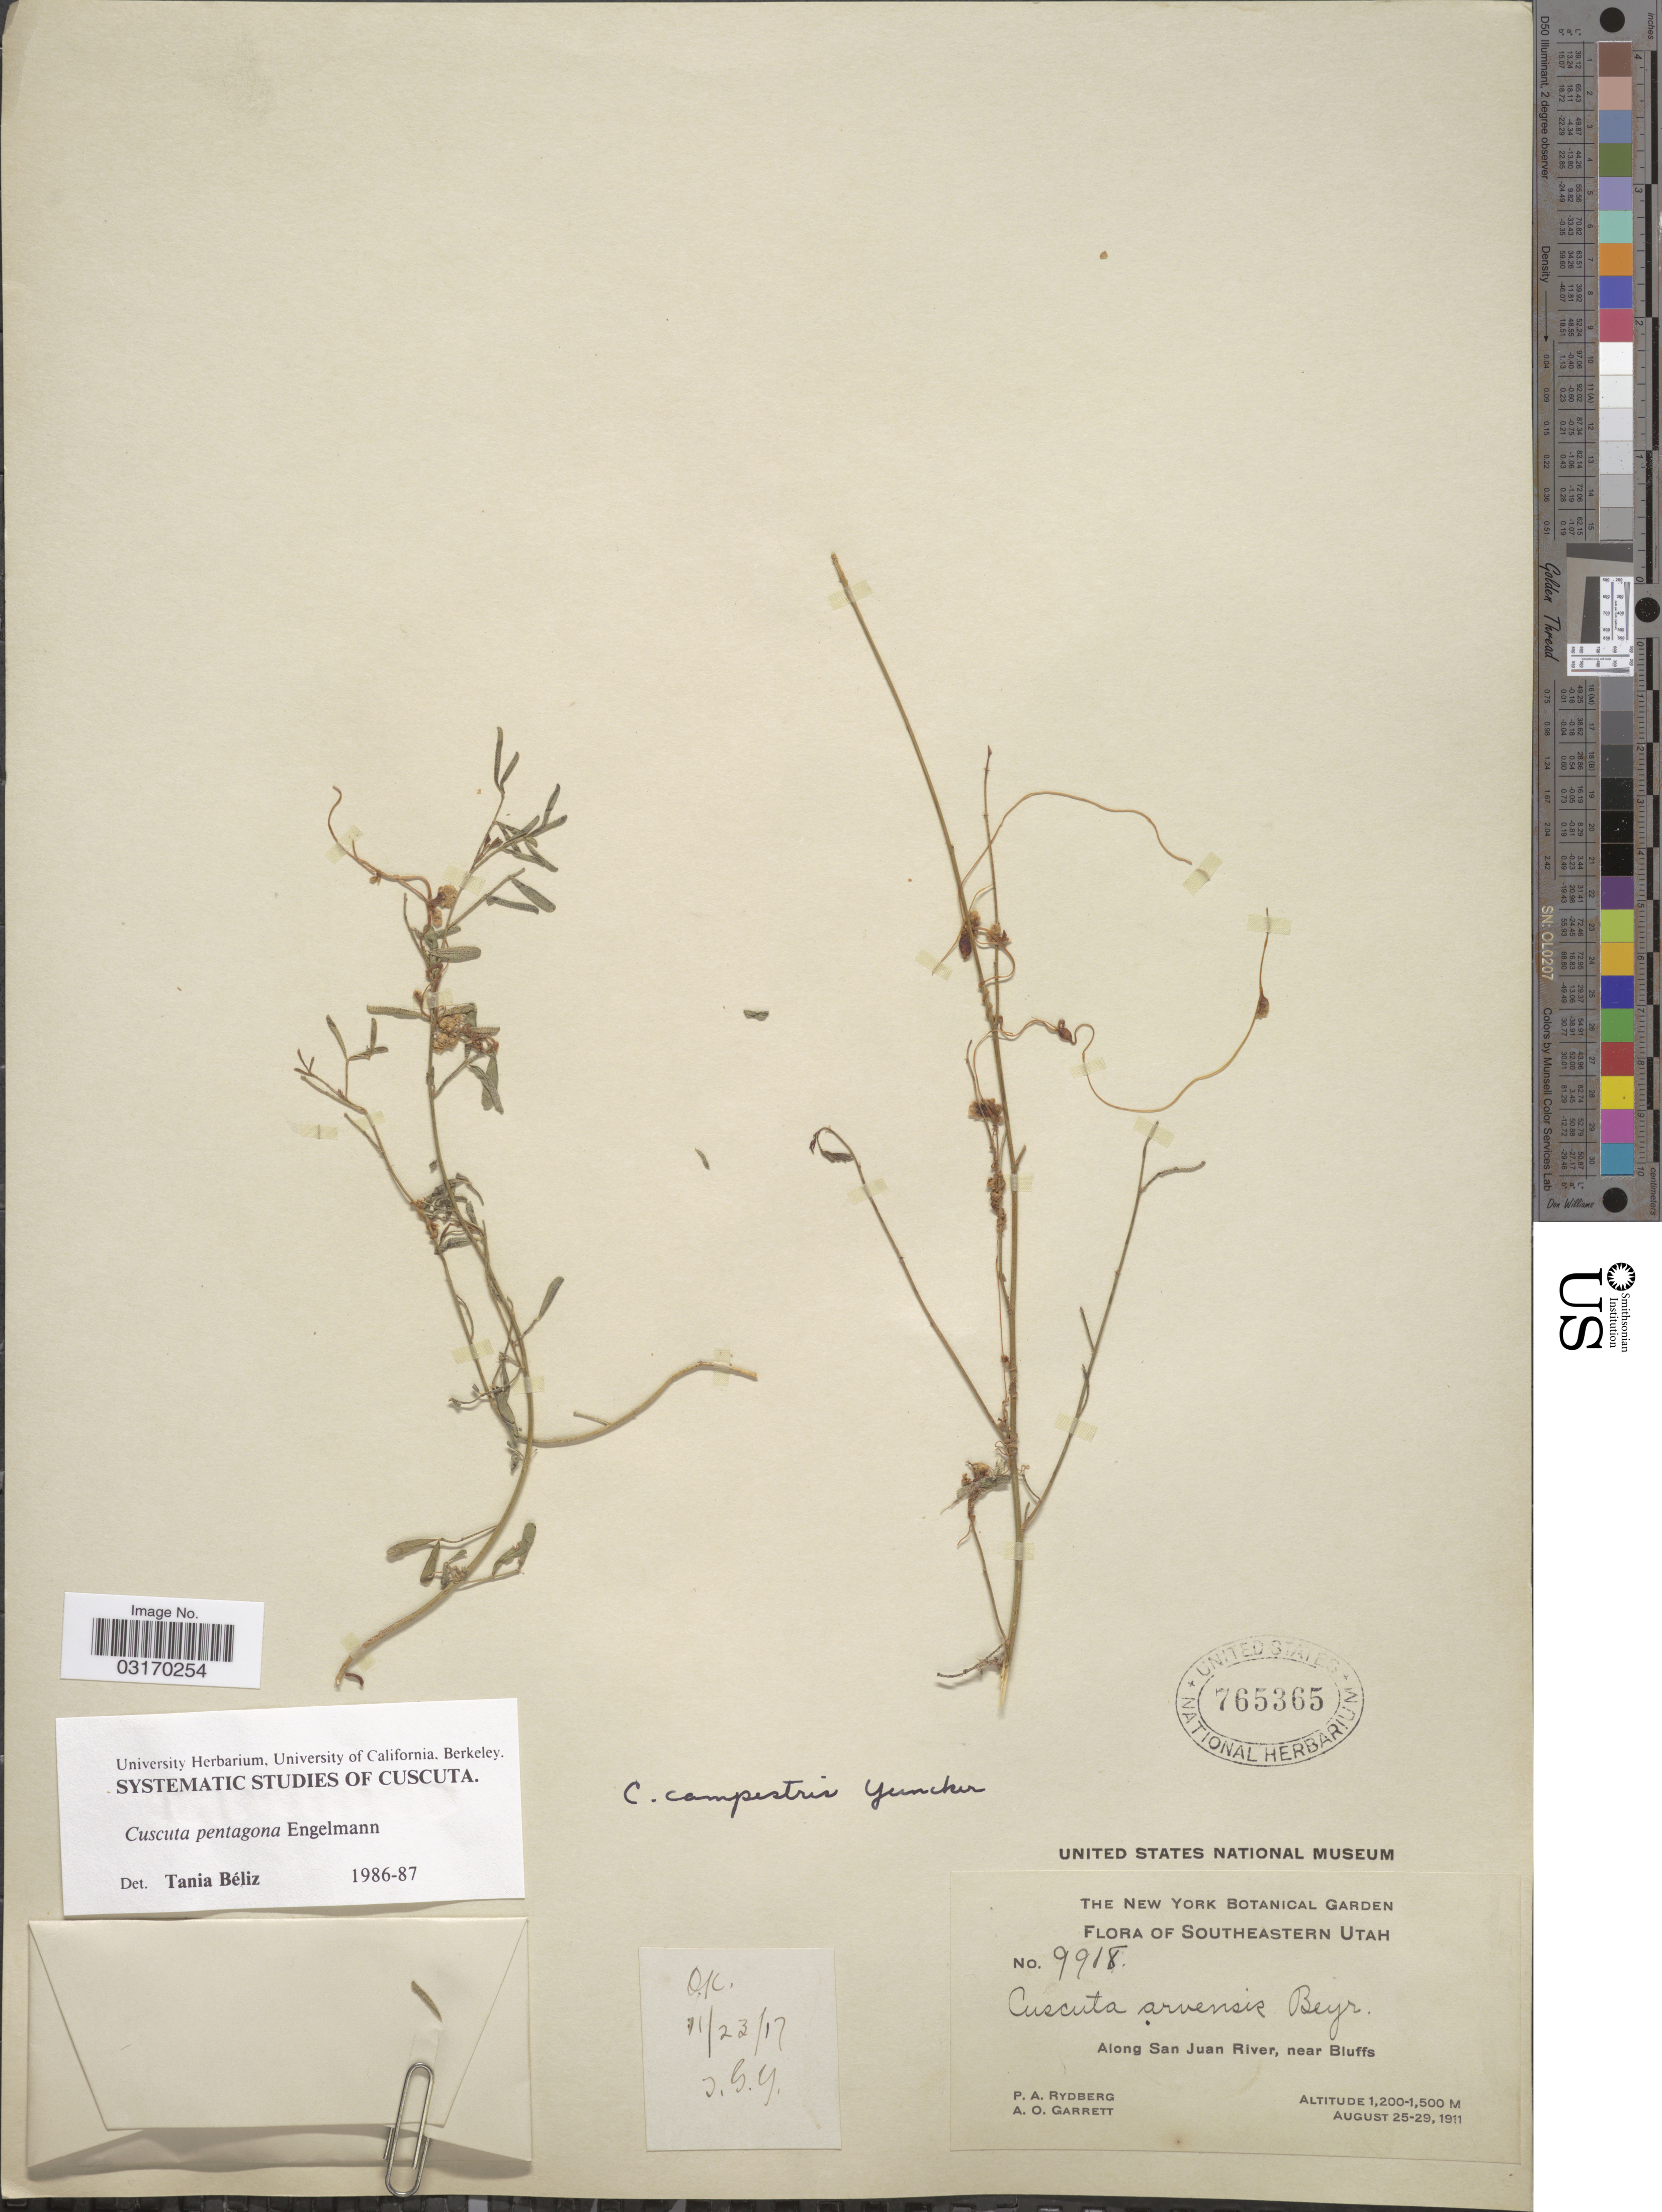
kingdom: Plantae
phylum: Tracheophyta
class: Magnoliopsida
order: Solanales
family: Convolvulaceae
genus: Cuscuta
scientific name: Cuscuta pentagona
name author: Engelm.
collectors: P. A. Rydberg & A. O. Garrett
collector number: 9918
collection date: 1911-08-25/1911-08-29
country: United States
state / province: Utah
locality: Southeastern Utah. Along San Juan River, near Bluffs.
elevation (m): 1200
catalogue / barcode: US 765365